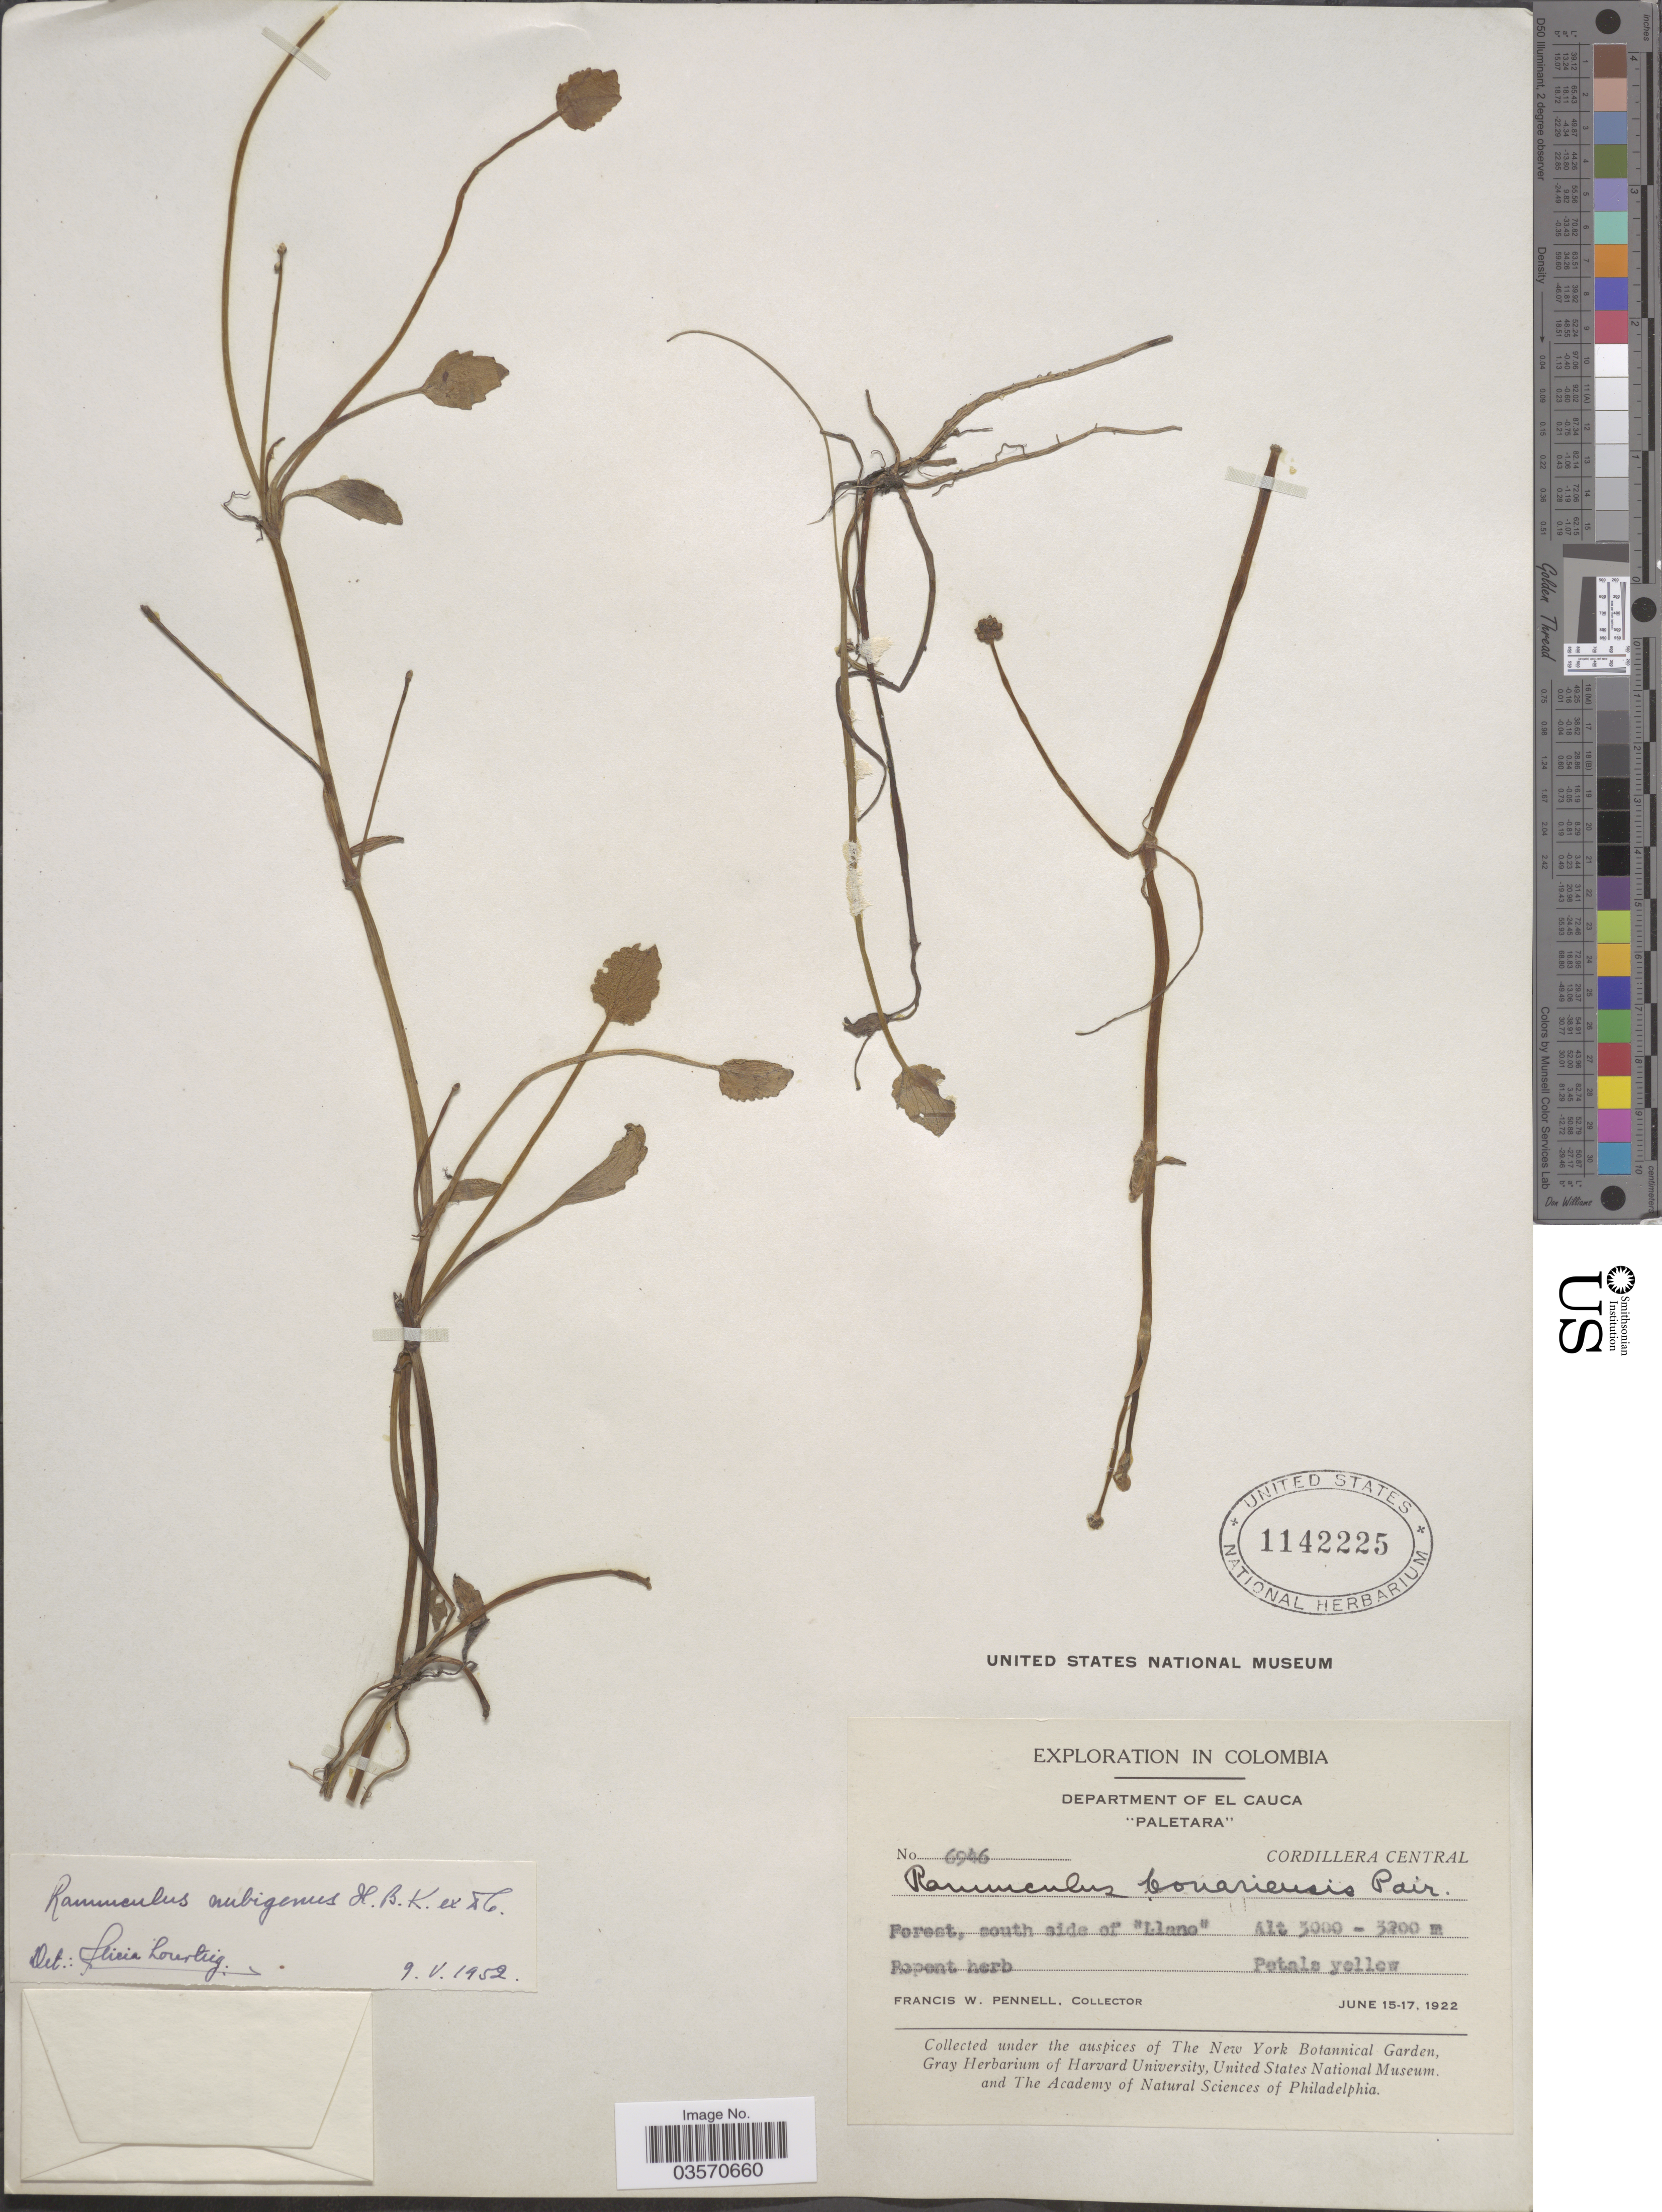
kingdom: Plantae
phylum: Tracheophyta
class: Magnoliopsida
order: Ranunculales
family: Ranunculaceae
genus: Ranunculus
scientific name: Ranunculus nubigenus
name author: Humb. et al. ex DC.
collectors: F. W. Pennell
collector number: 6946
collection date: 1922-06-15/1922-06-17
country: Colombia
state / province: Cauca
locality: Department of El Cauca. 'Paletara'. Cordillera Central. Forest, south side of 'Llano'.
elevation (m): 3000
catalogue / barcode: US 1142225